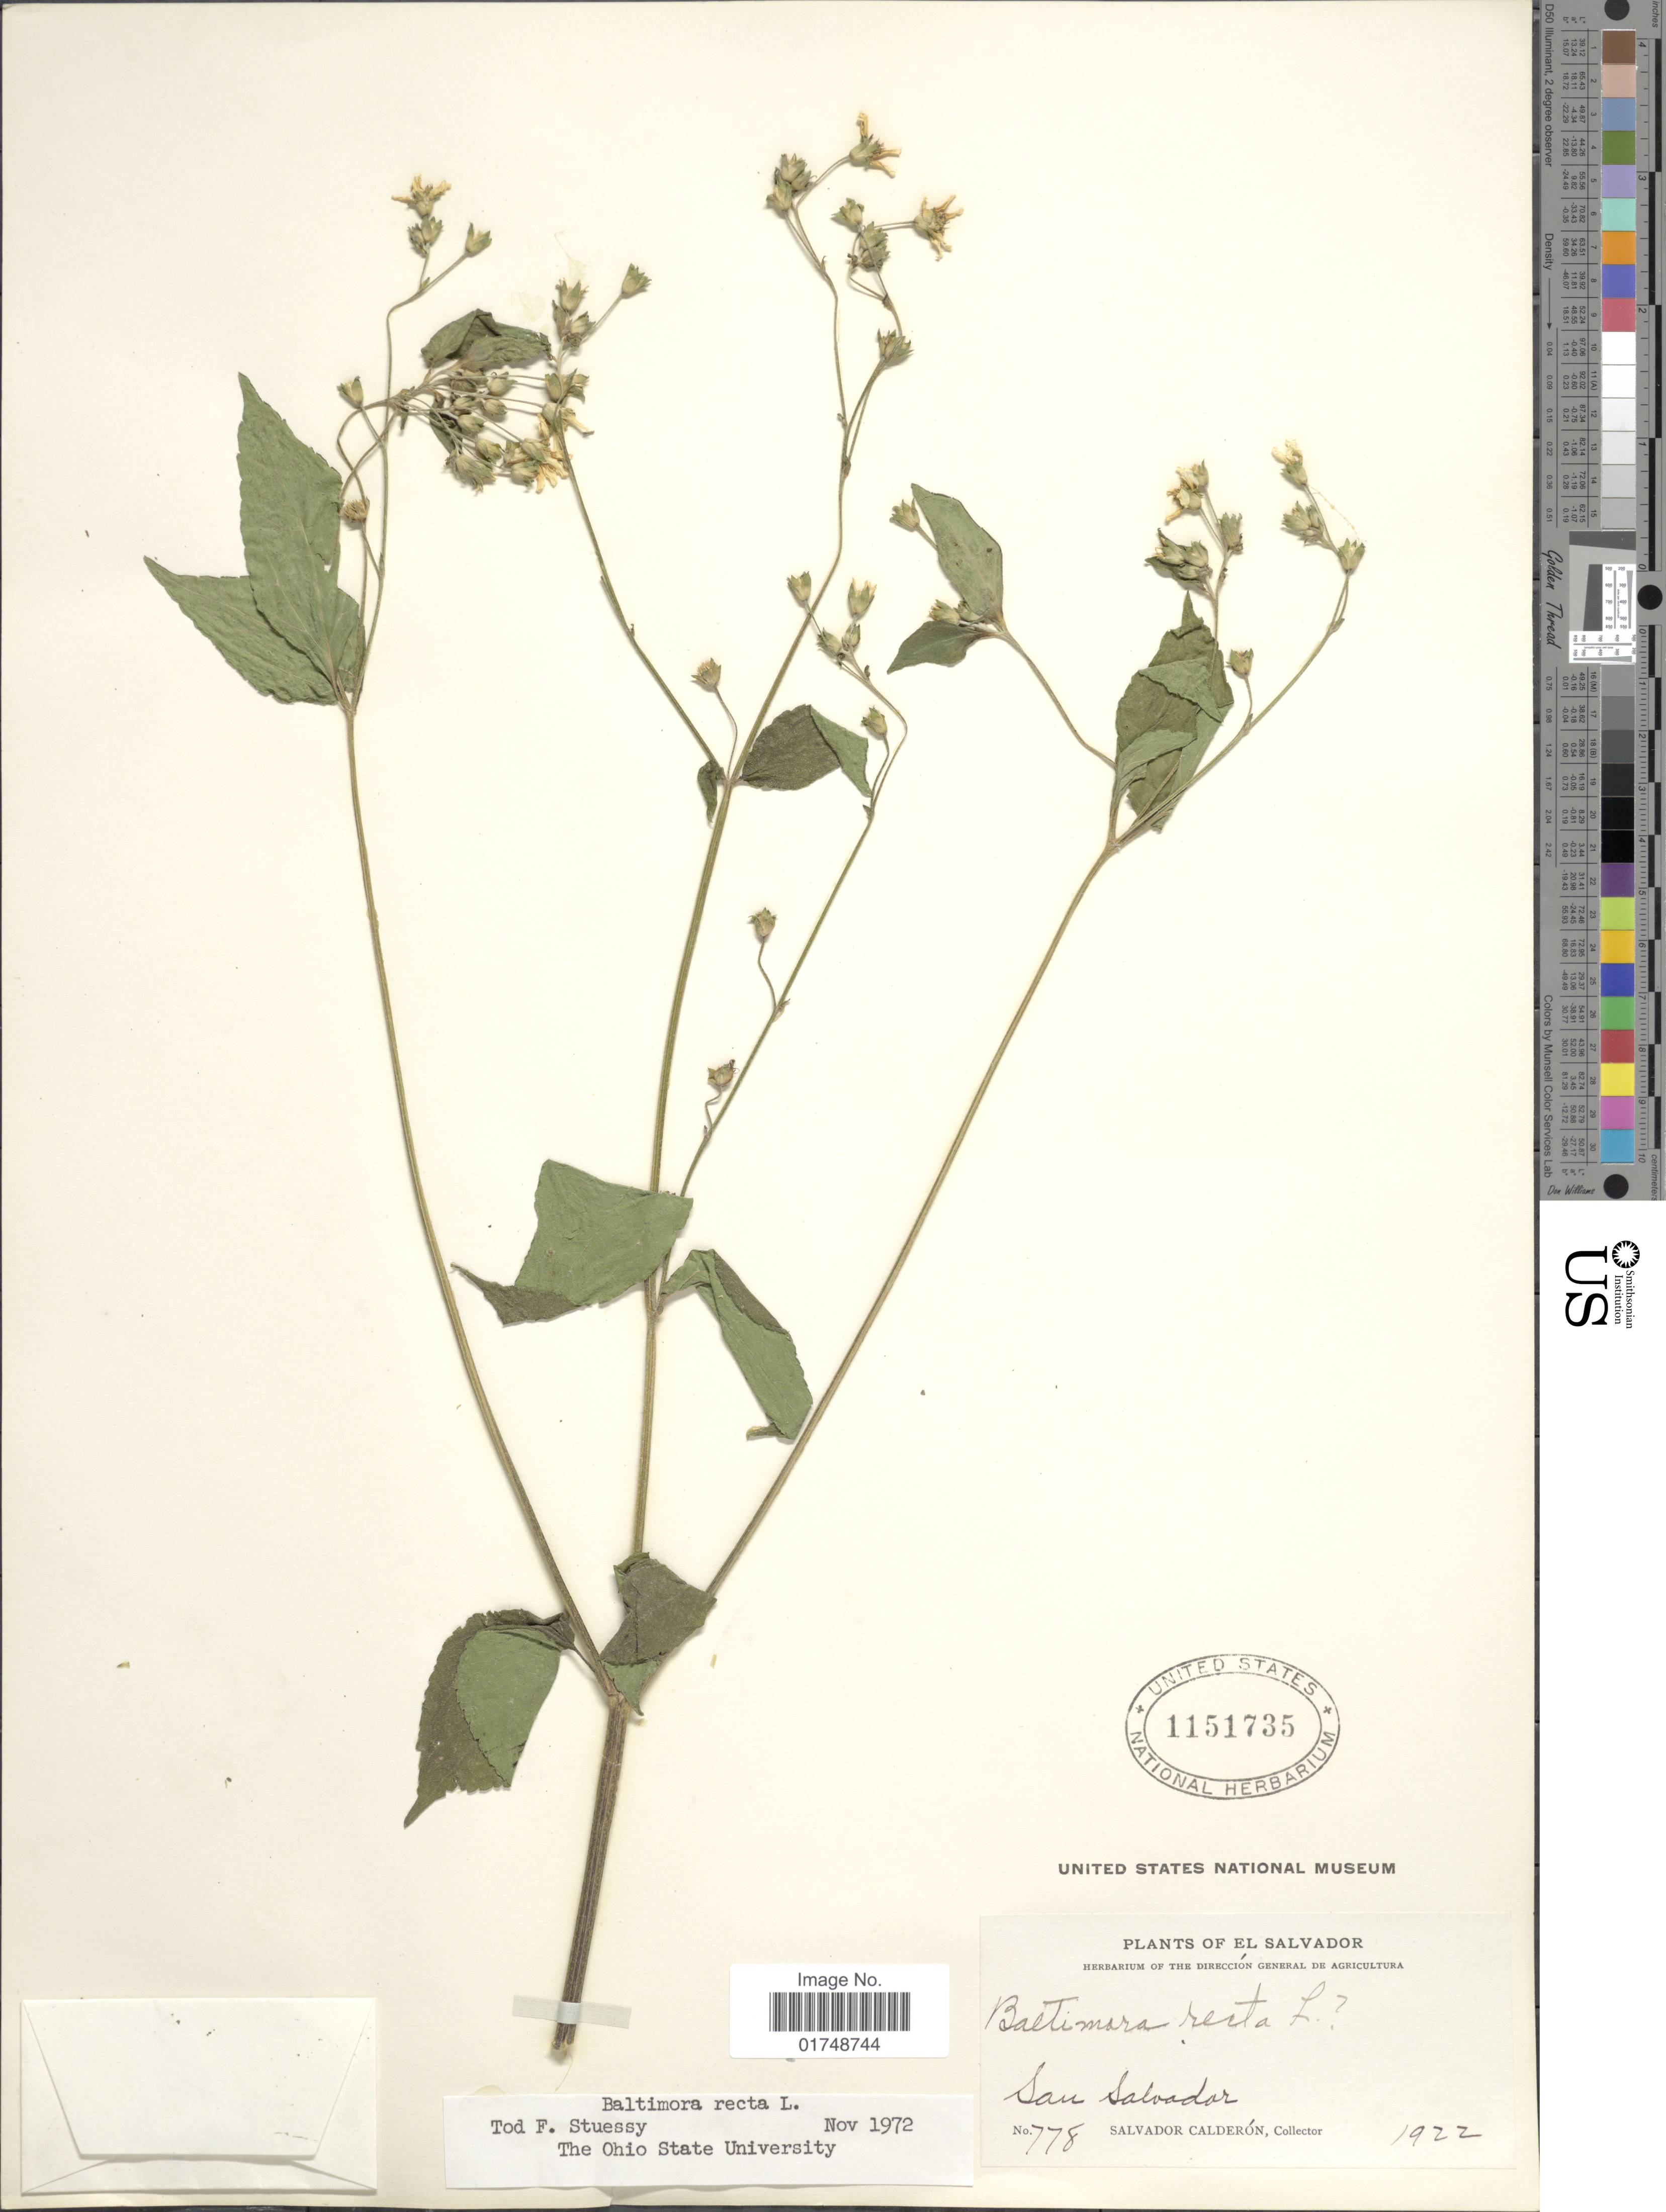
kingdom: Plantae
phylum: Tracheophyta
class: Magnoliopsida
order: Asterales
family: Asteraceae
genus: Baltimora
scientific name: Baltimora recta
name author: L.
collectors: S. Calderón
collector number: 778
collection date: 1922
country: El Salvador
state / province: San Salvador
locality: San Salvador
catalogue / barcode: US 1151735